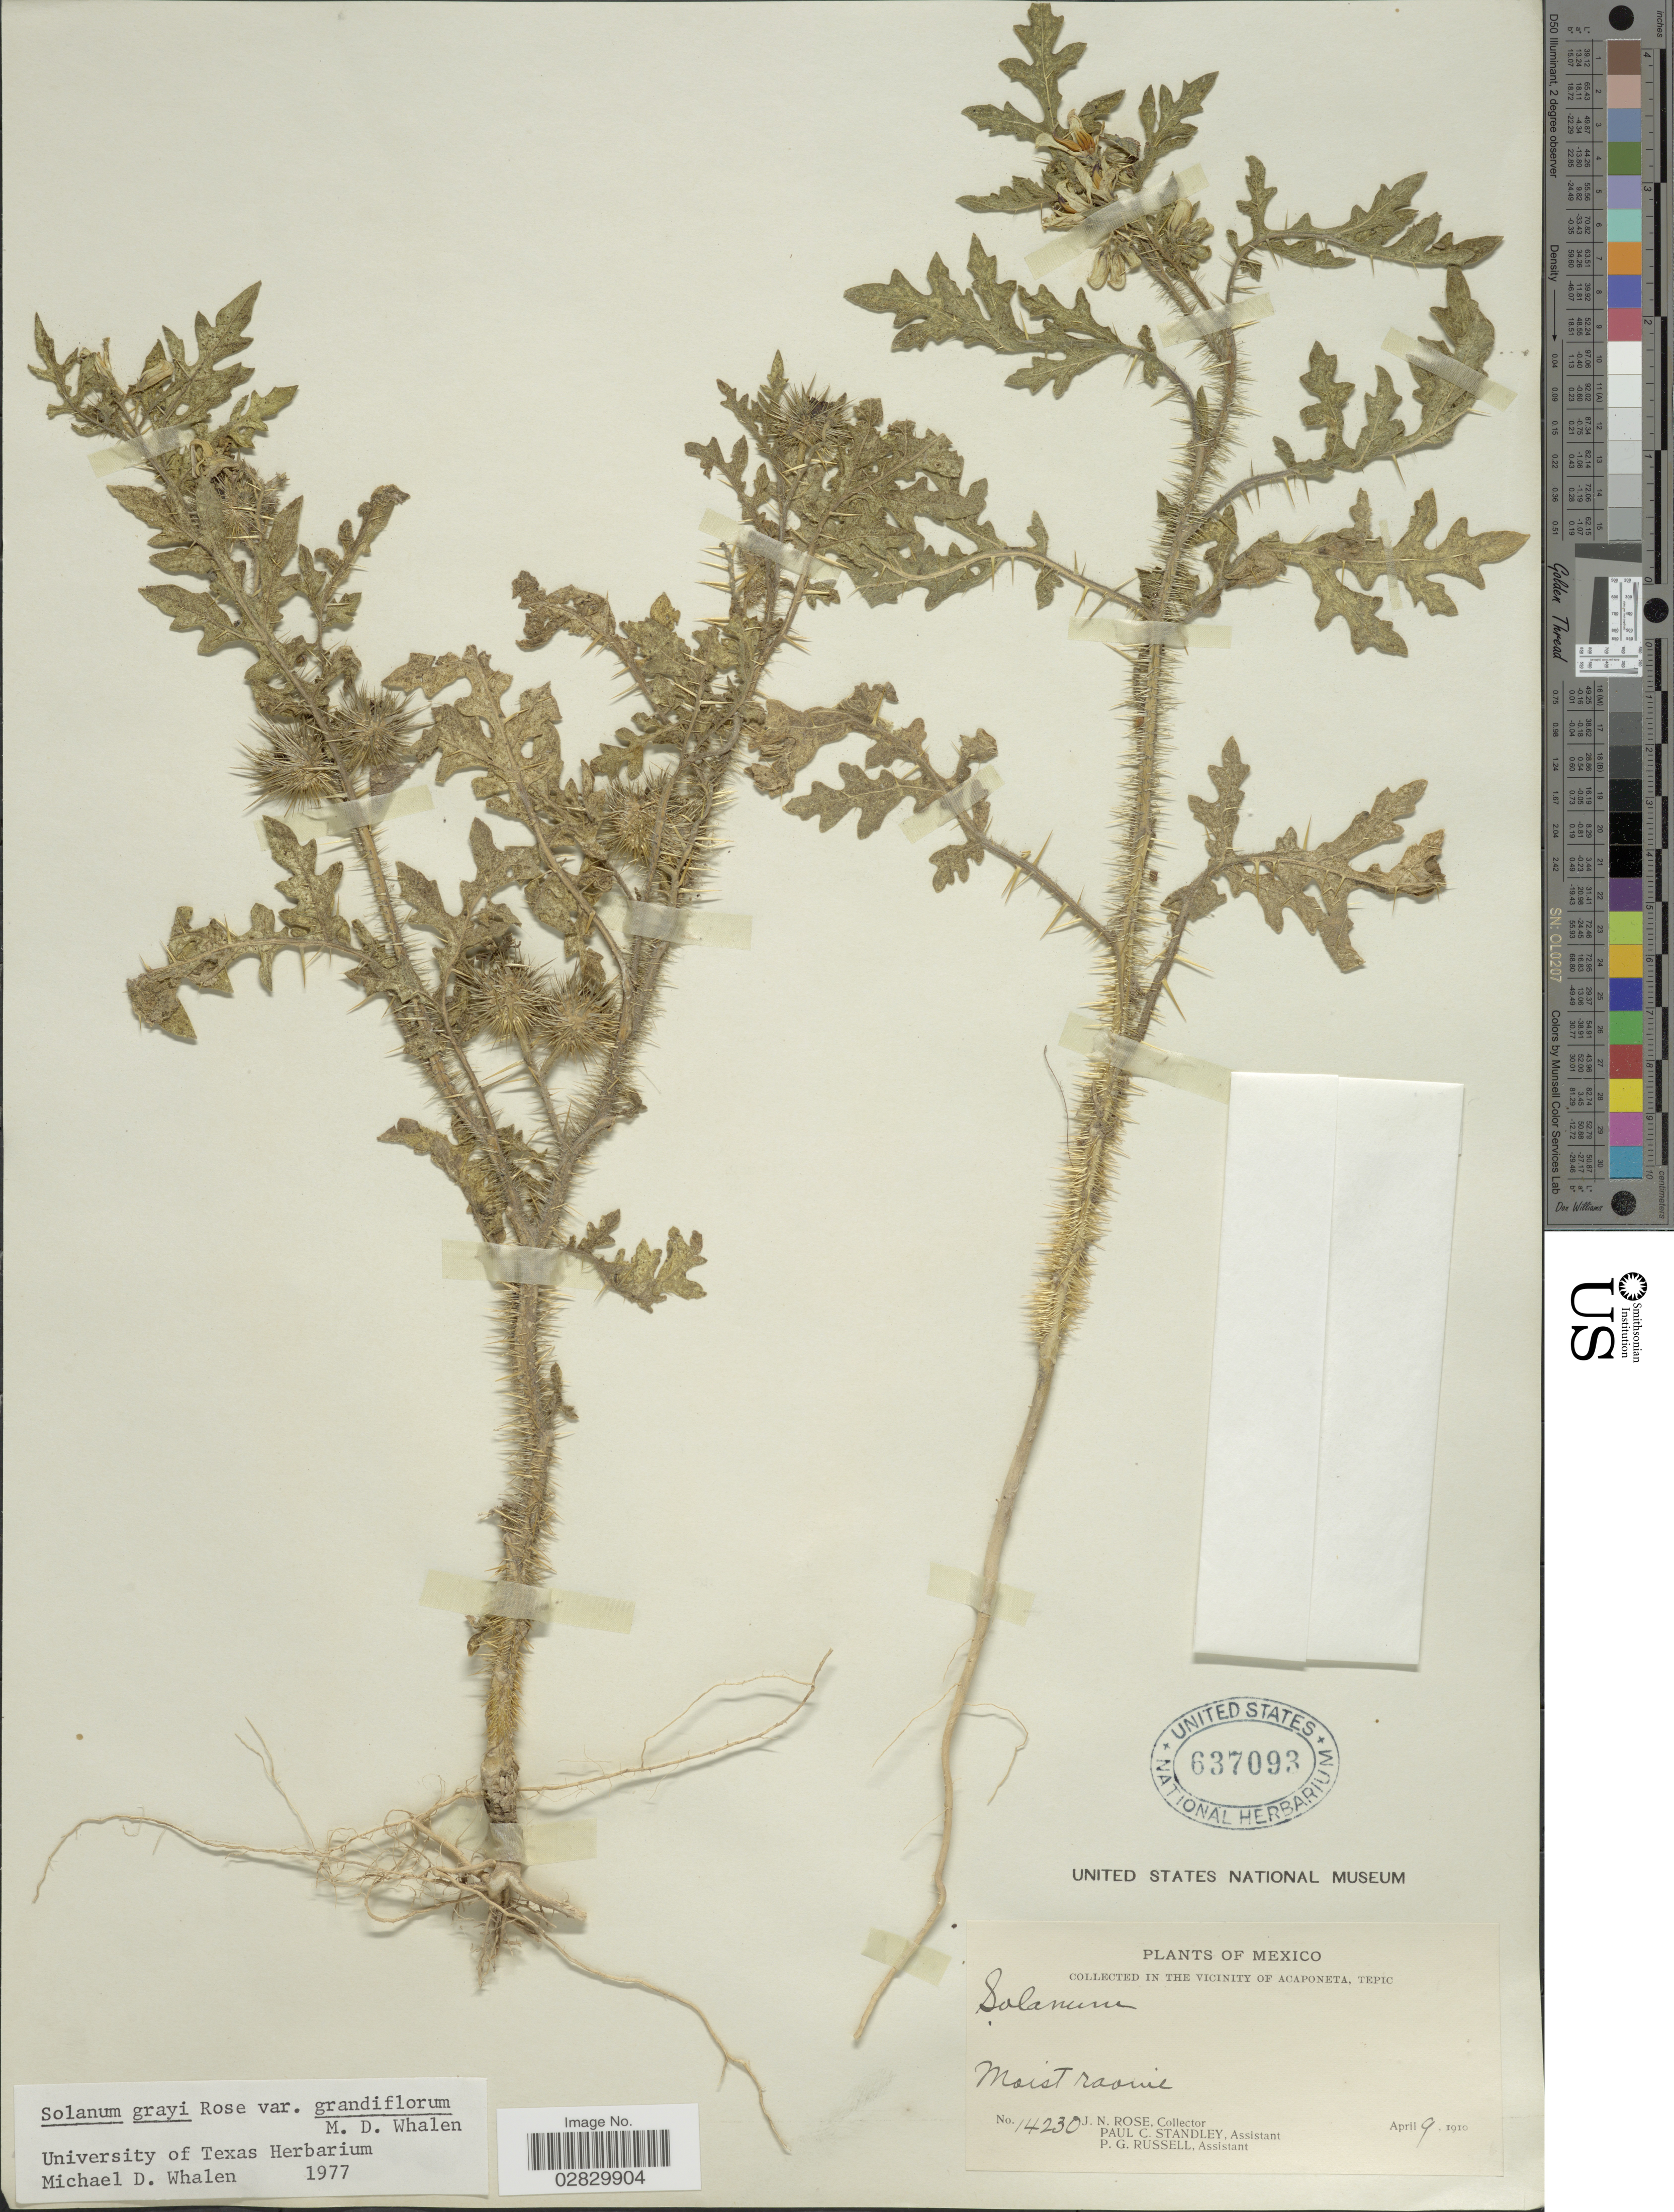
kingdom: Plantae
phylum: Tracheophyta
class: Magnoliopsida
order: Solanales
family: Solanaceae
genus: Solanum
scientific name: Solanum grayi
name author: Rose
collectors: J. N. Rose, P. C. Standley & P. G. Russell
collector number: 14230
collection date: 1910-04-09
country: Mexico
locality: In the vicinity of Acaponeta, Tepic.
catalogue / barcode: US 637093